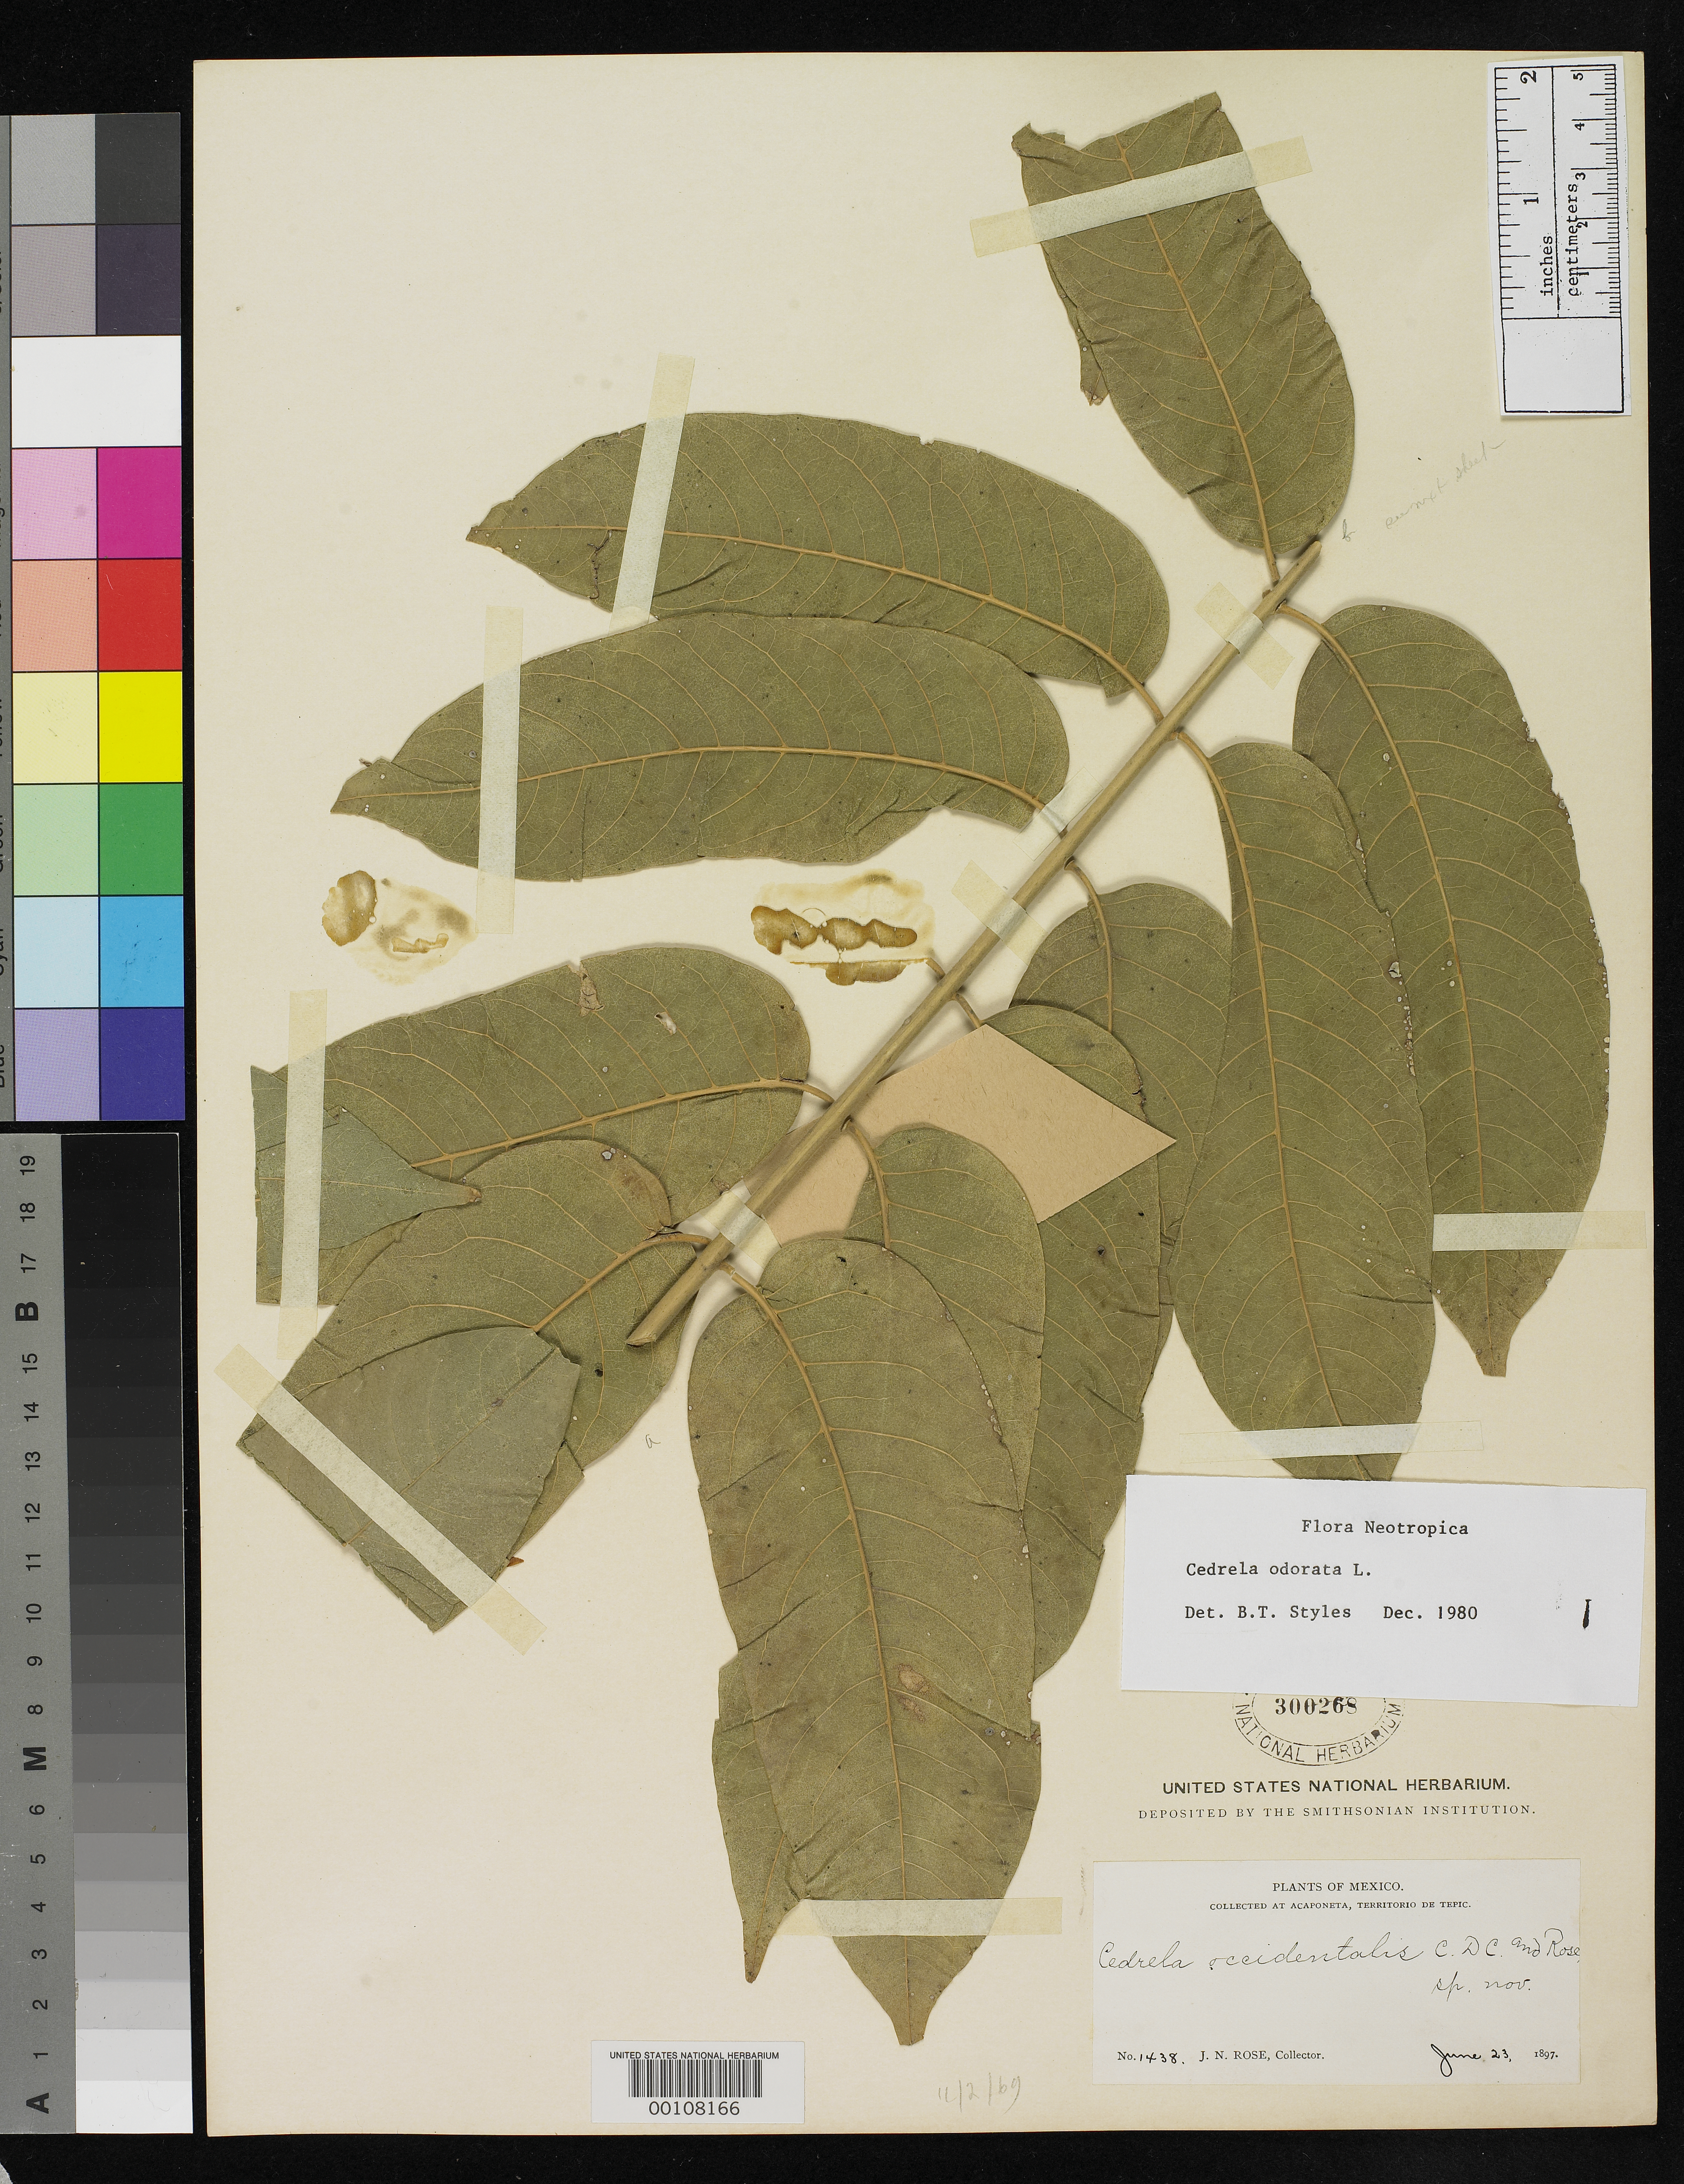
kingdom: Plantae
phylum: Tracheophyta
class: Magnoliopsida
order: Sapindales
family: Meliaceae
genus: Cedrela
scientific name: Cedrela occidentalis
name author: C. DC. & Rose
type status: Isolectotype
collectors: J. N. Rose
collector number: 1438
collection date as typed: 23 Jun 1897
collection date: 1897-06-23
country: Mexico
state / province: Nayarit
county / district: Tepic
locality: Tepic. Acaponeta, Territorio de Tepic.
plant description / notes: "Rose 1438" at US designated by Smith as lectotype without specifying which of several sheets, but note that only one sheet was annotated by Smith as "Lectotype Collection".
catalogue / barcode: US 300268